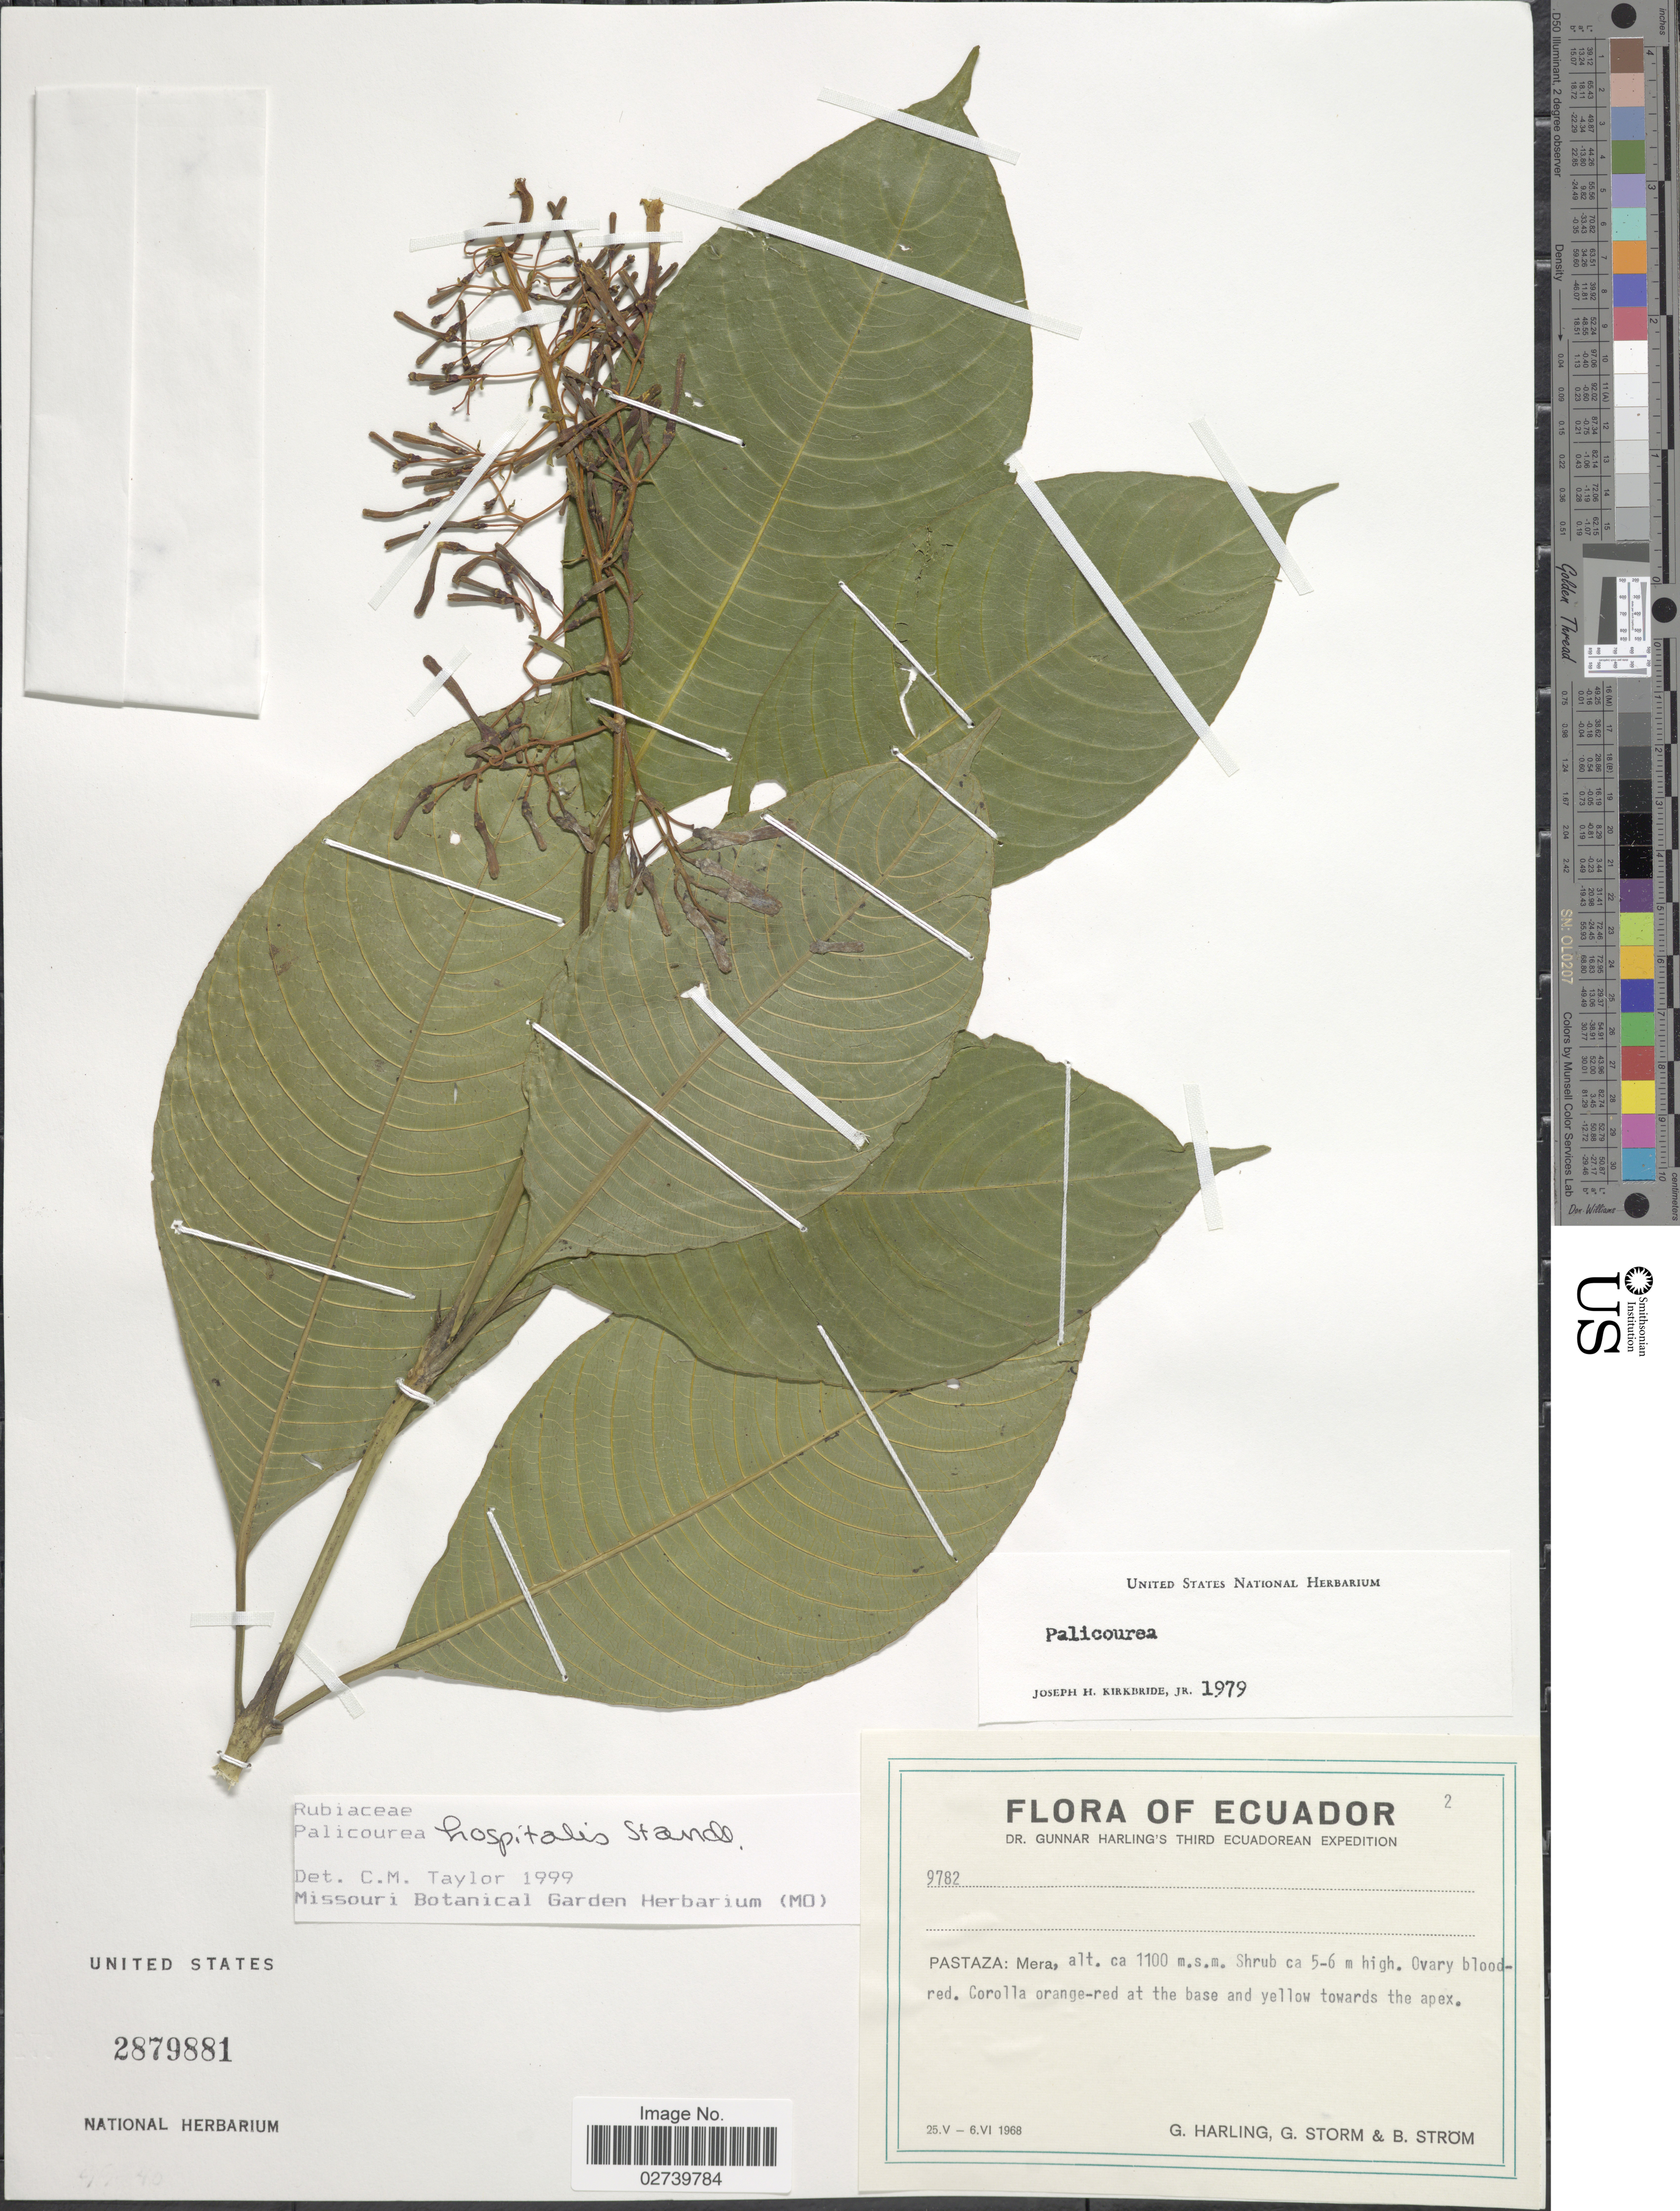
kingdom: Plantae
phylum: Tracheophyta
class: Magnoliopsida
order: Gentianales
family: Rubiaceae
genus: Palicourea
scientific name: Palicourea hospitalis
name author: Standl.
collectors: G. Harling, G. Storm & B. Ström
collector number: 9782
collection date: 1968-05-25/1968-06-06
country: Ecuador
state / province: Pastaza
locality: Mera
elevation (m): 1100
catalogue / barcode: US 2879881